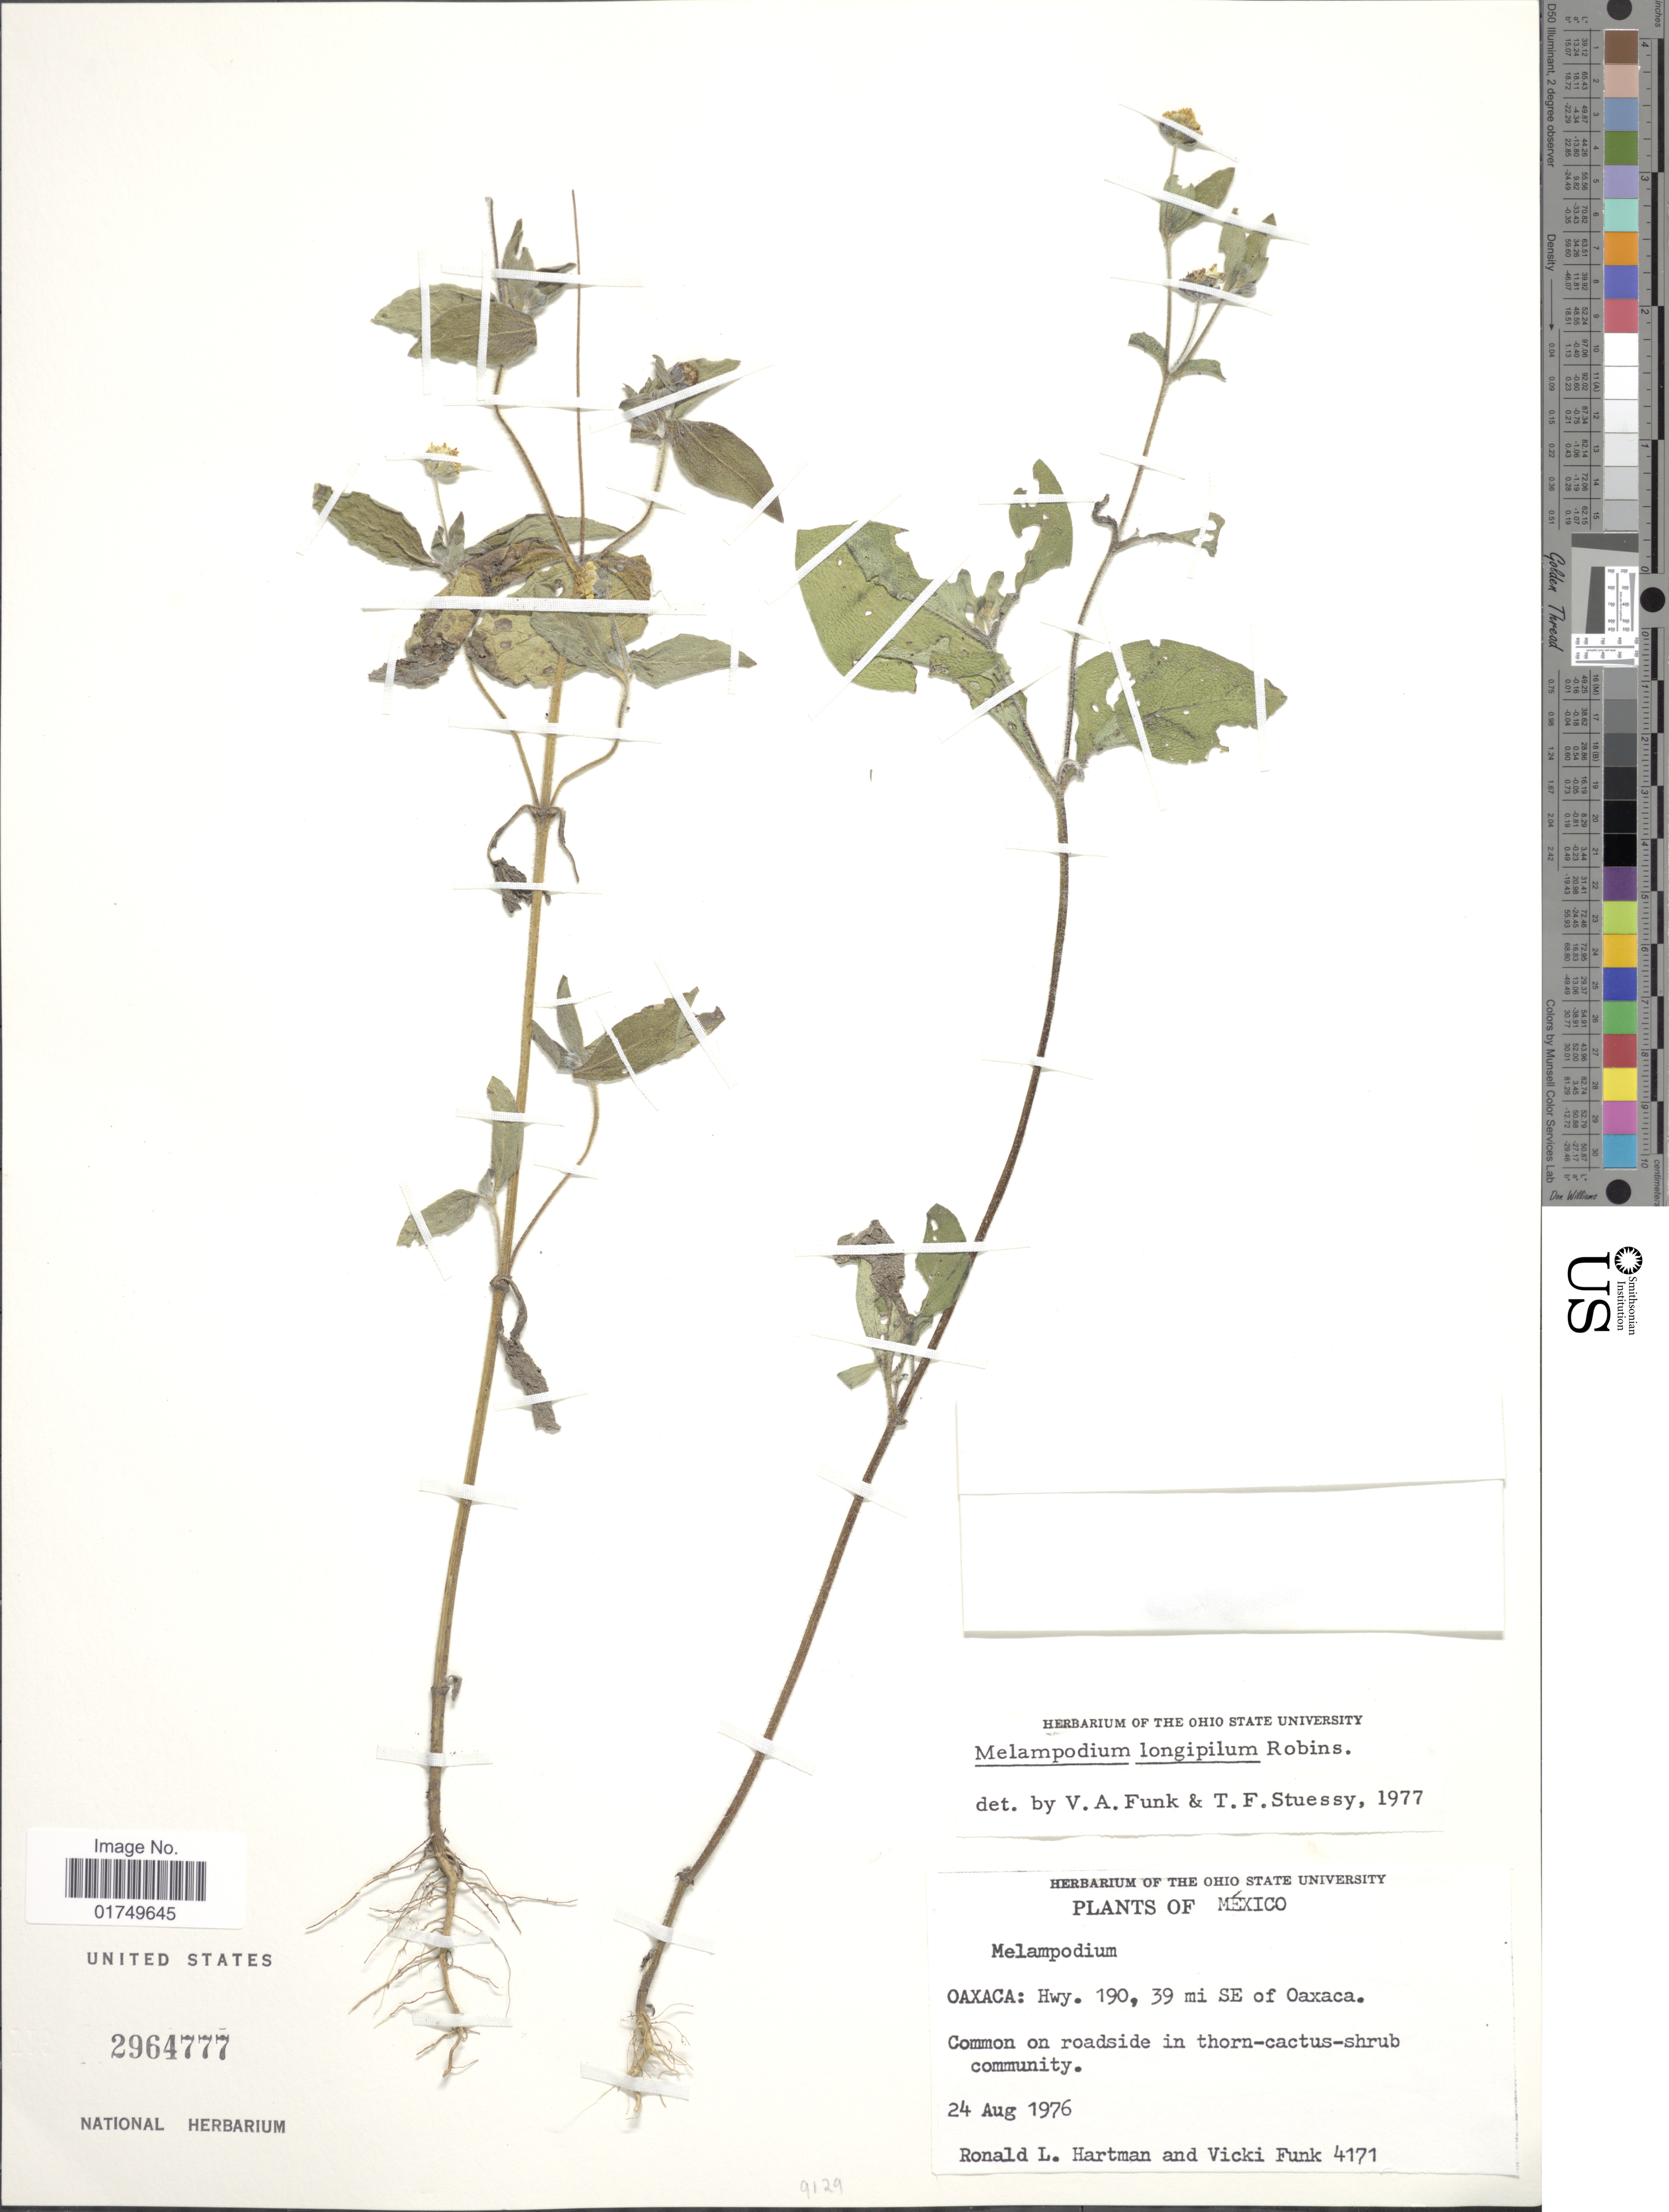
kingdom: Plantae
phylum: Tracheophyta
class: Magnoliopsida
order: Asterales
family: Asteraceae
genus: Melampodium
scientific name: Melampodium longipilum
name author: B.L. Rob.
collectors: R. L. Hartman & V. Funk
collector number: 4171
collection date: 1976-08-24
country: Mexico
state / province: Oaxaca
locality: Hwy. 190, 39 mi SE of Oaxaca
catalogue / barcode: US 2946777